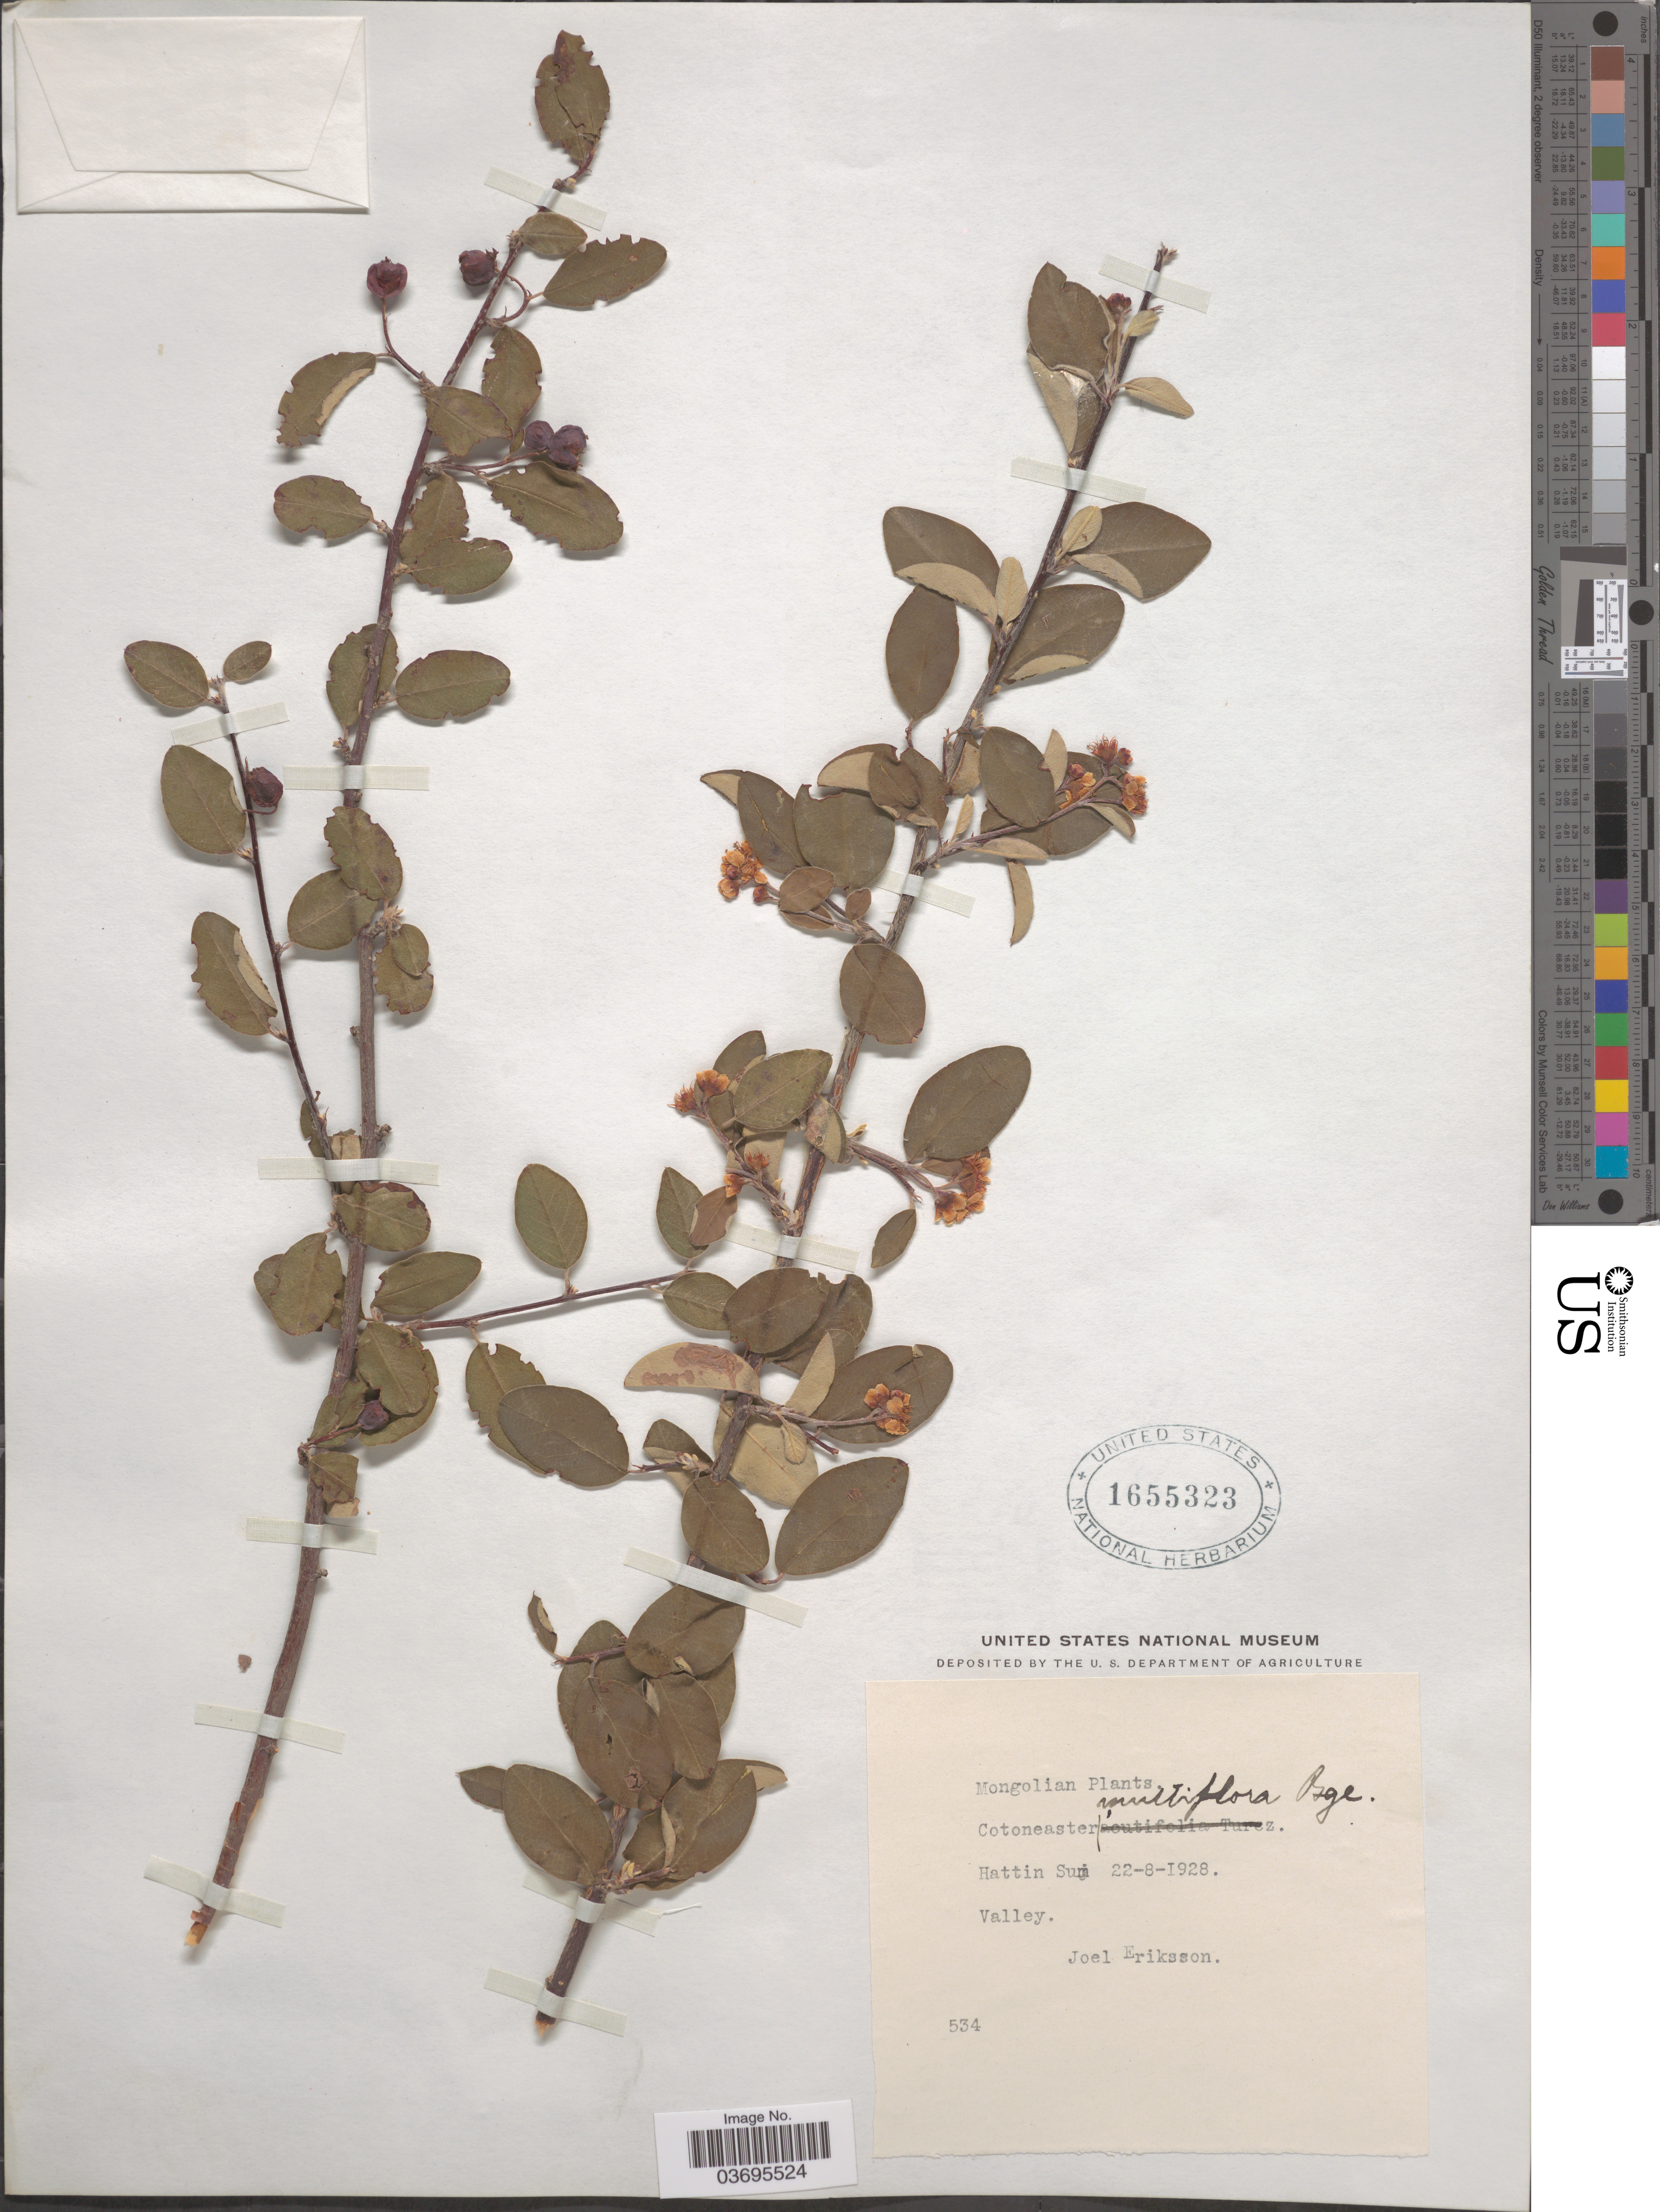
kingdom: Plantae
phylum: Tracheophyta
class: Magnoliopsida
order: Rosales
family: Rosaceae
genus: Cotoneaster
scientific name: Cotoneaster multiflora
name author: Bunge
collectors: J. Eriksson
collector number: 534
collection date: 1928-08-22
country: Mongolia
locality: Hattin Sum. Valley.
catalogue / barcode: US 1655323